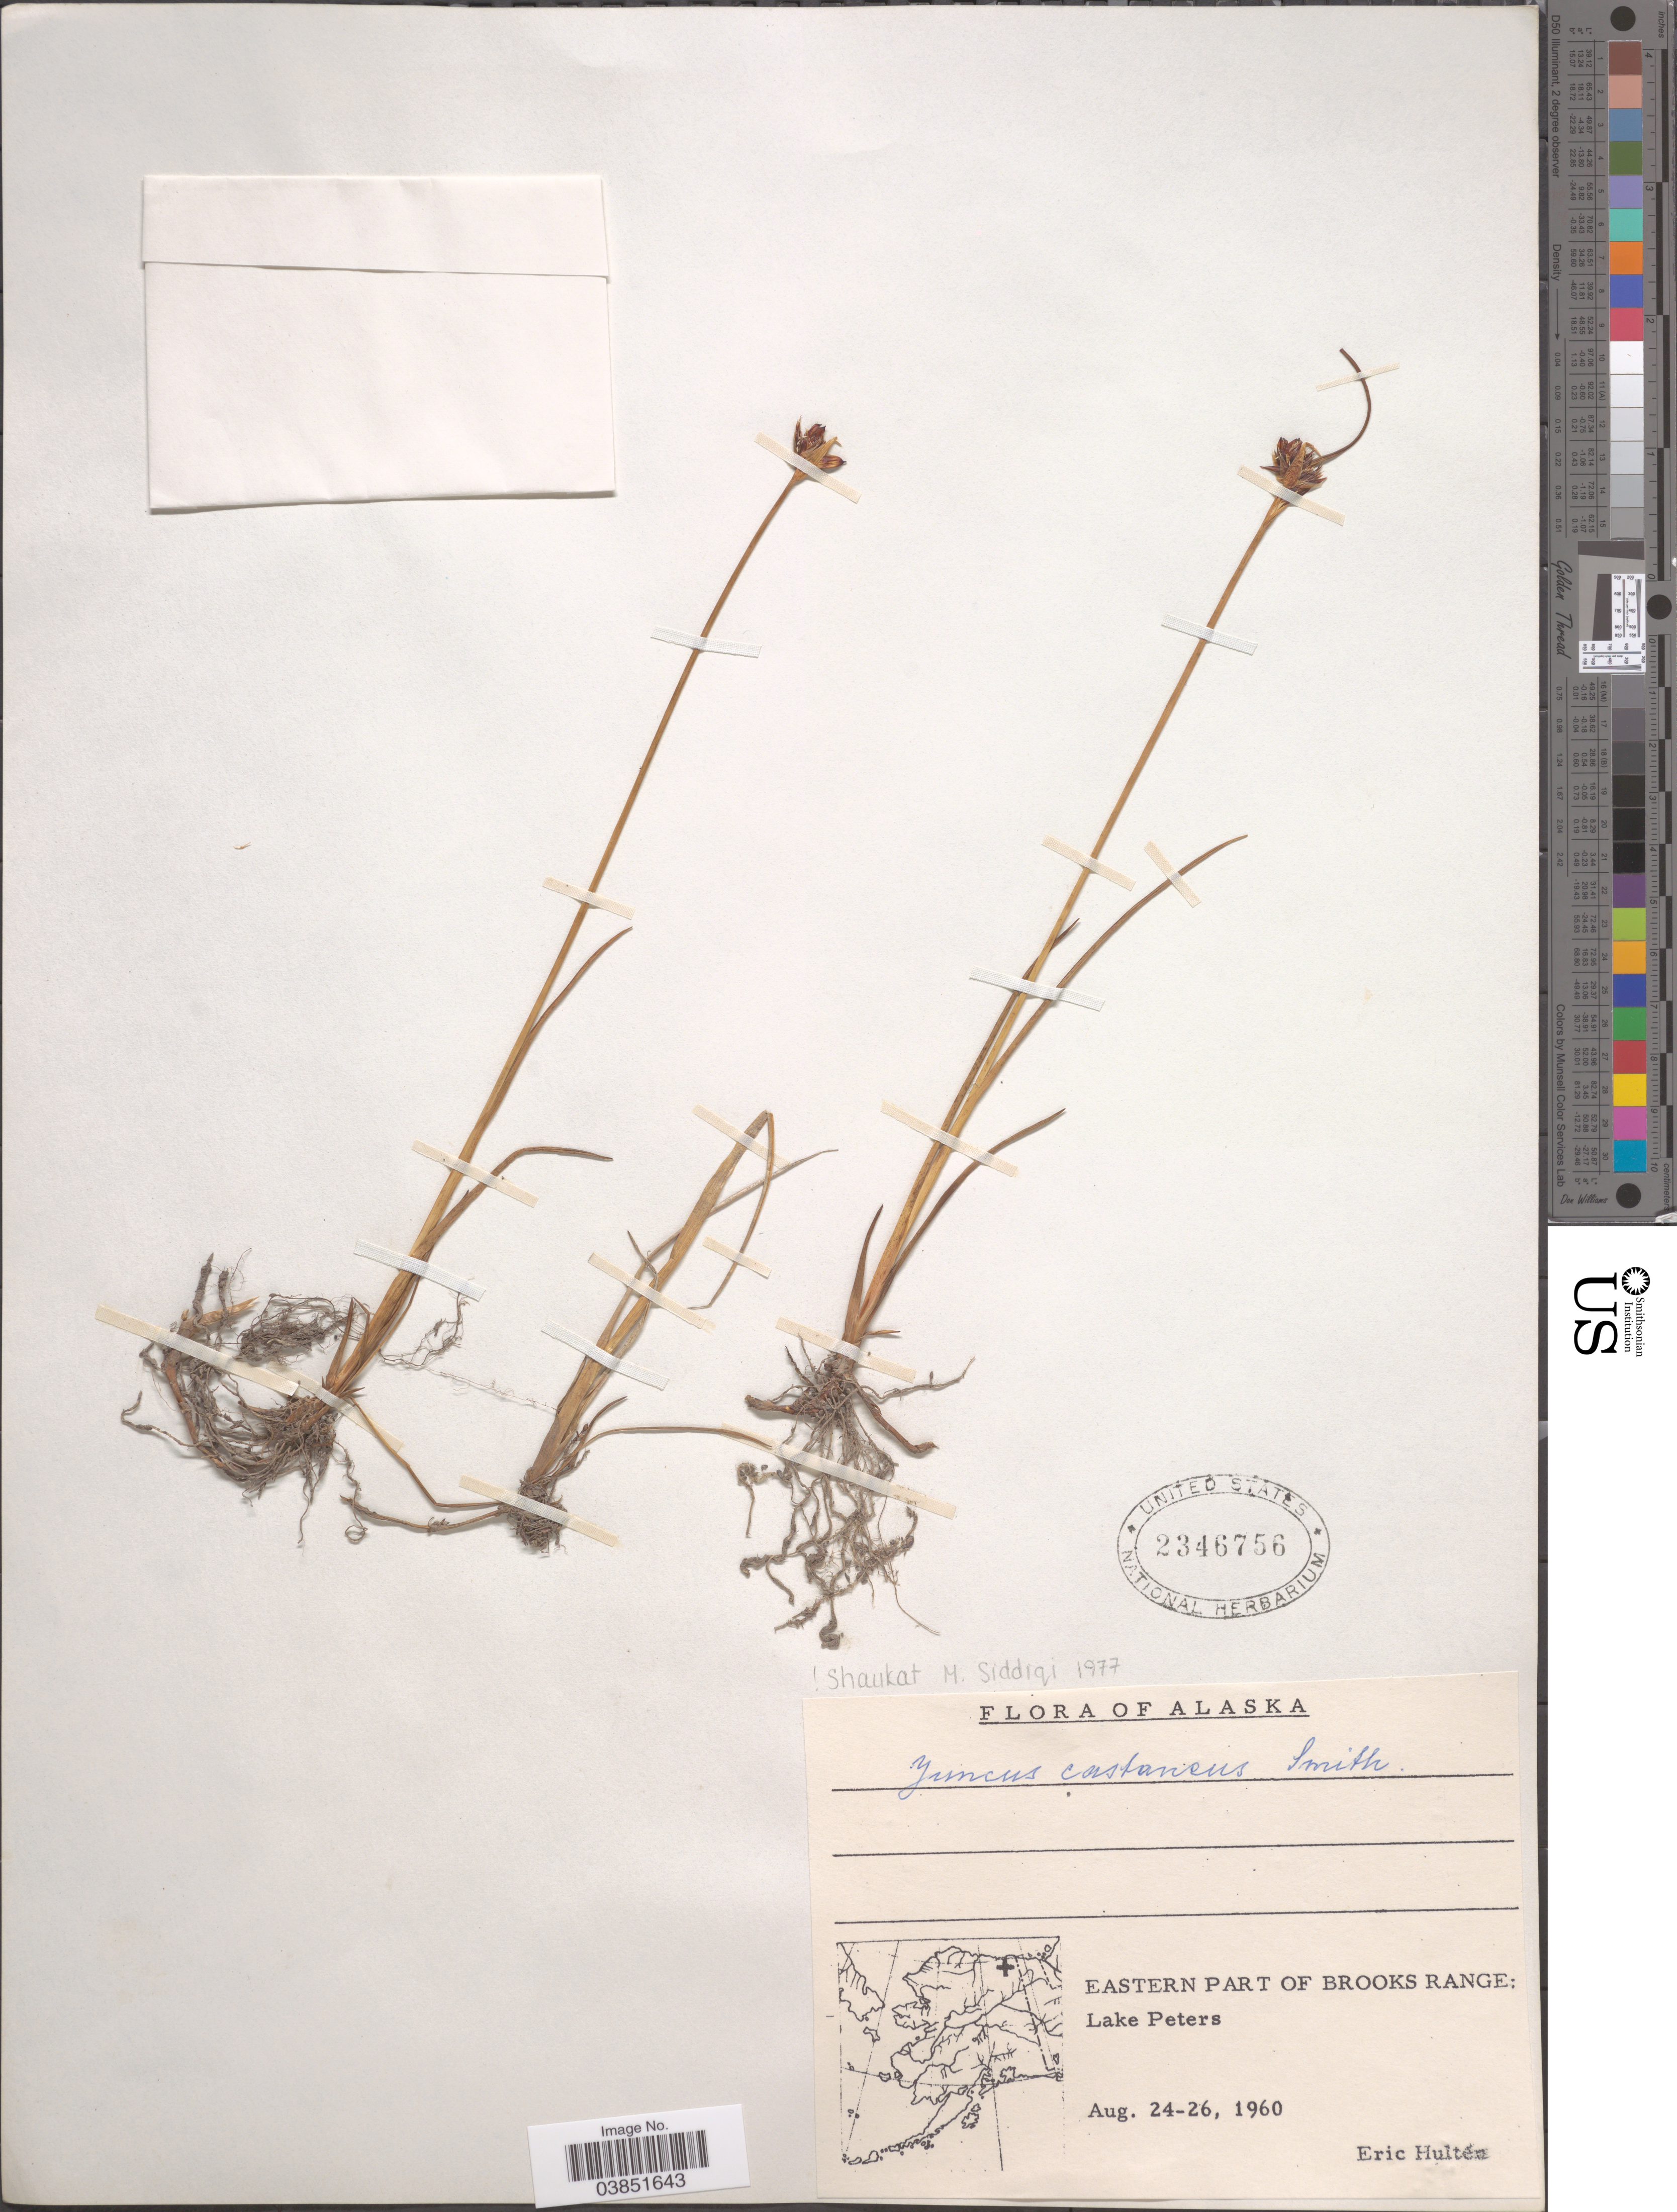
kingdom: Plantae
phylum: Tracheophyta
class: Liliopsida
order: Poales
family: Juncaceae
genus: Juncus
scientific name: Juncus castaneus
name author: Sm.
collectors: E. G. Hultén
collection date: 1960-08-24/1960-08-26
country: United States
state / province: Alaska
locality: Eastern part of Brooks Range: Lake Peters.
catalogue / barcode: US 2346756